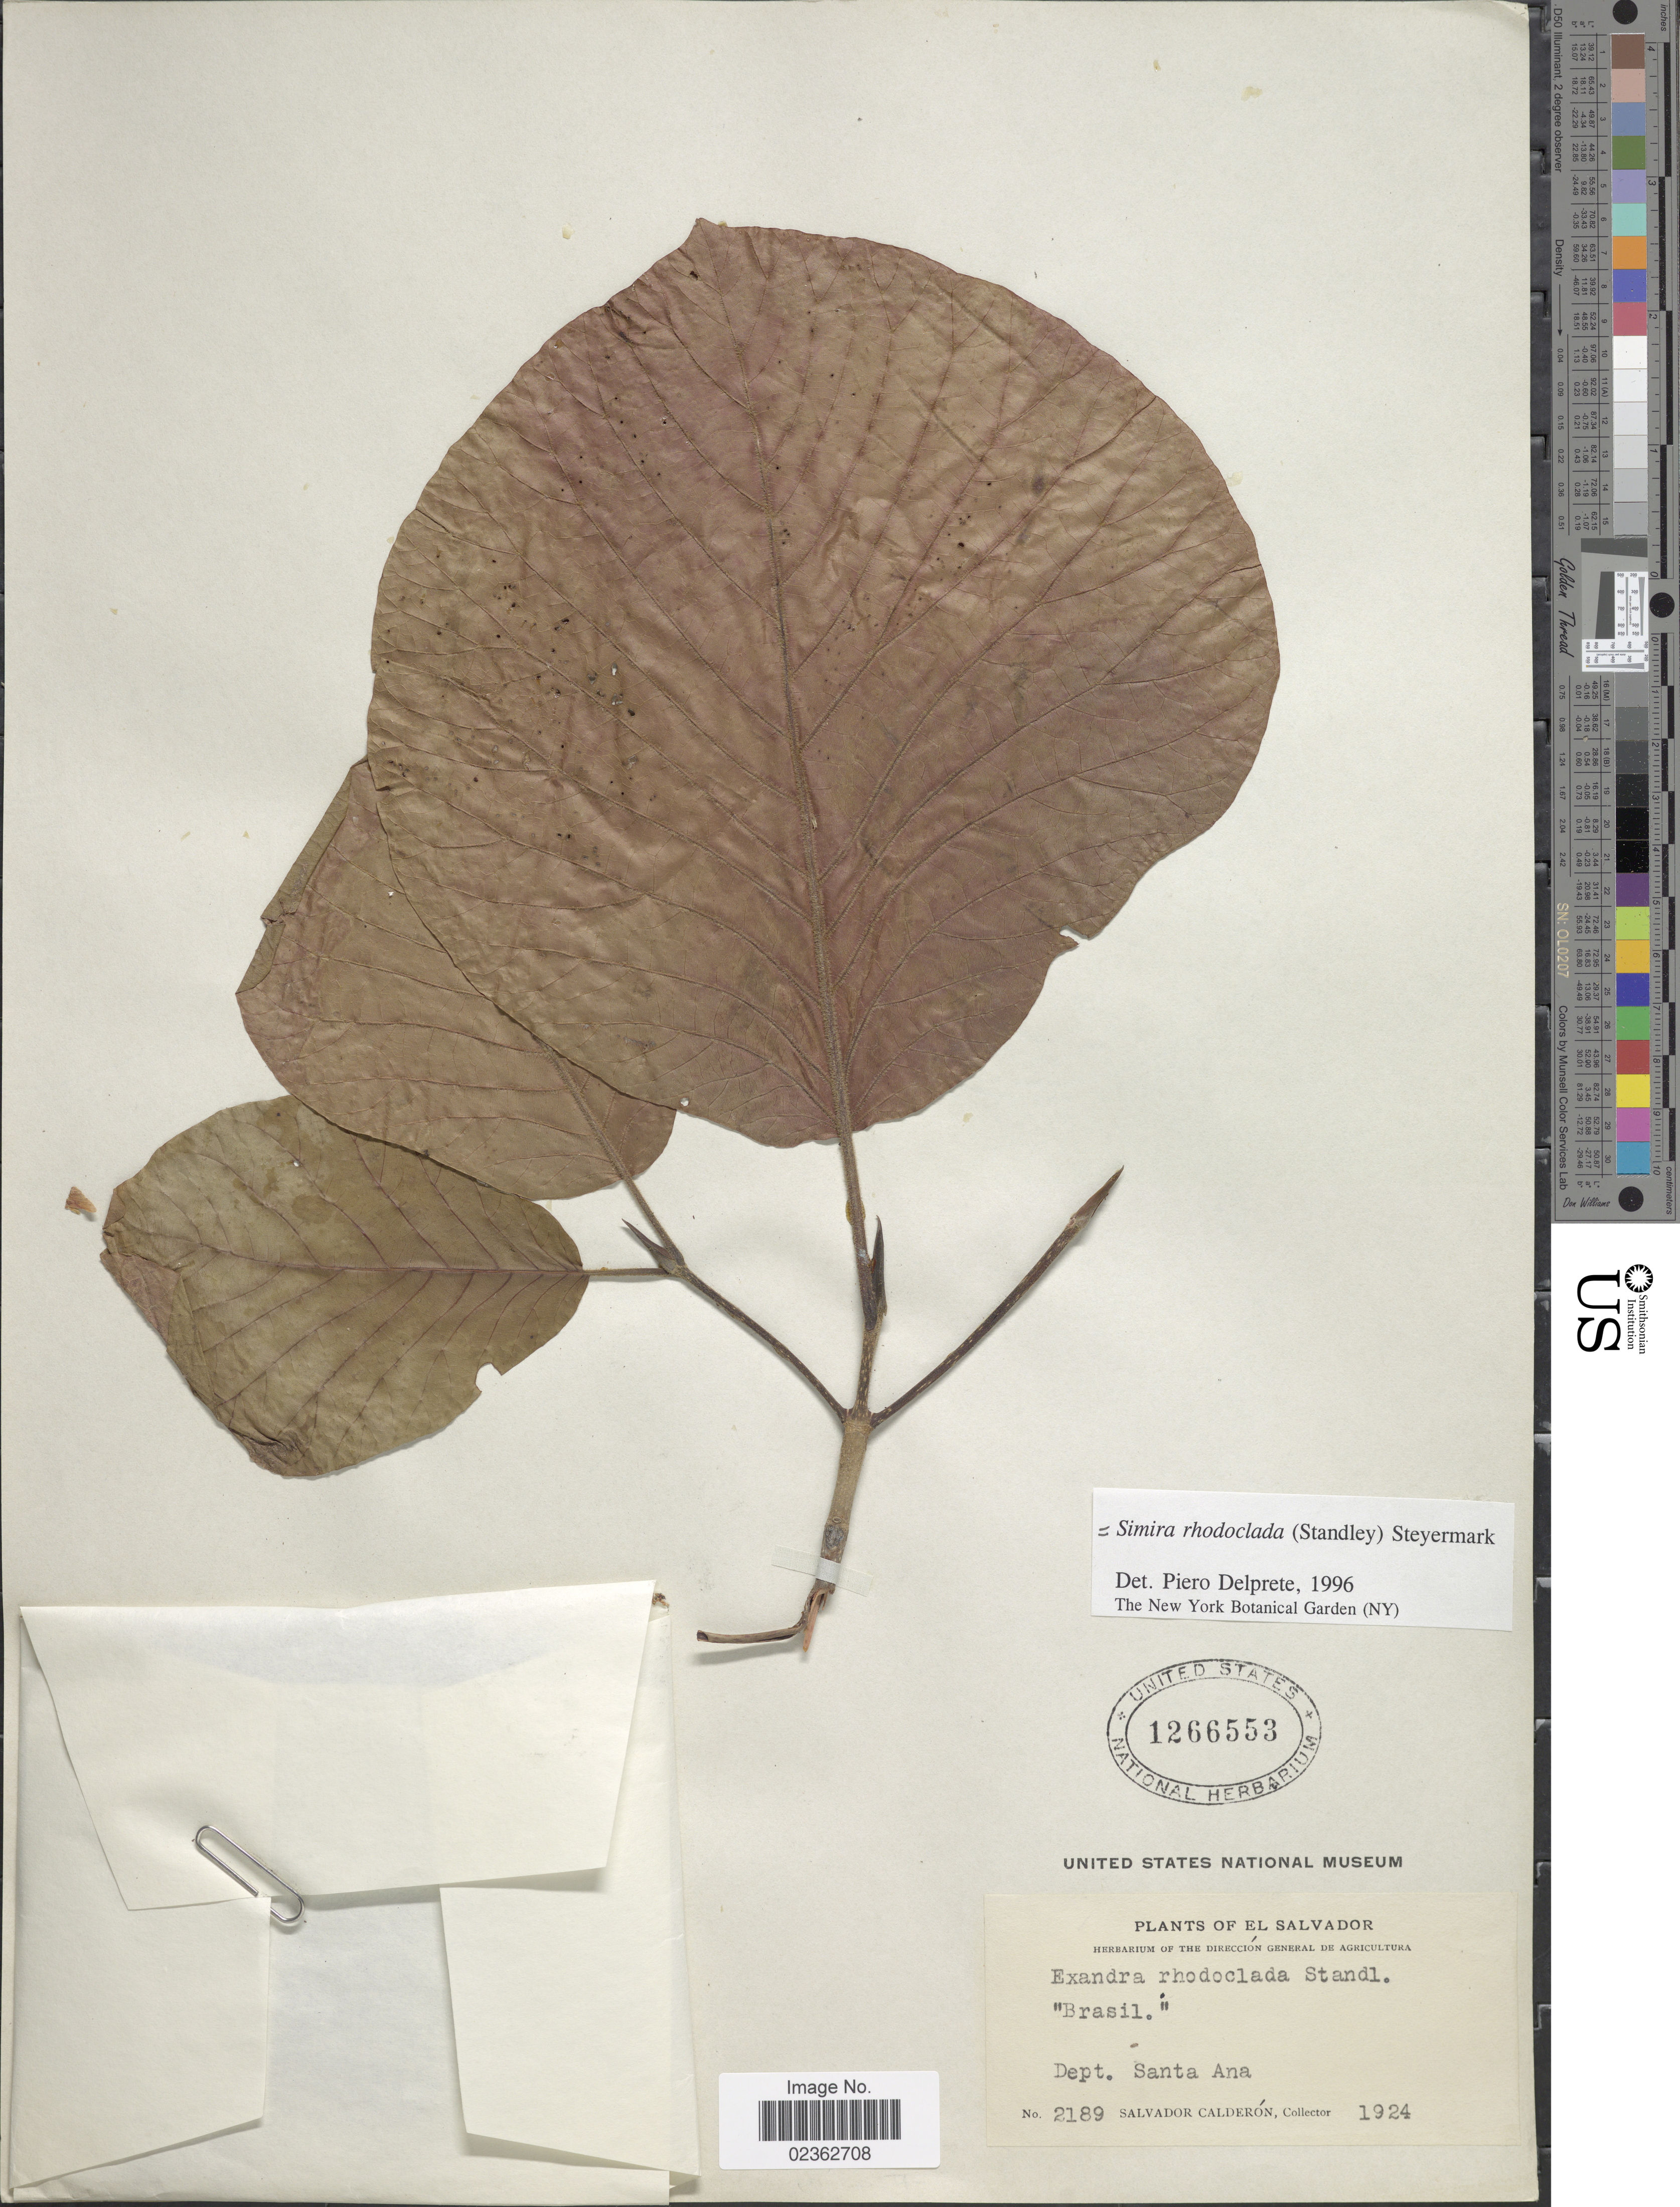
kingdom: Plantae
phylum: Tracheophyta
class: Magnoliopsida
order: Gentianales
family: Rubiaceae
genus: Simira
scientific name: Simira rhodoclada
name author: (Standl.) Steyerm.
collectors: S. Calderón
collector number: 2189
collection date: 1924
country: El Salvador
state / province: Santa Ana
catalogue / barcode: US 1266553